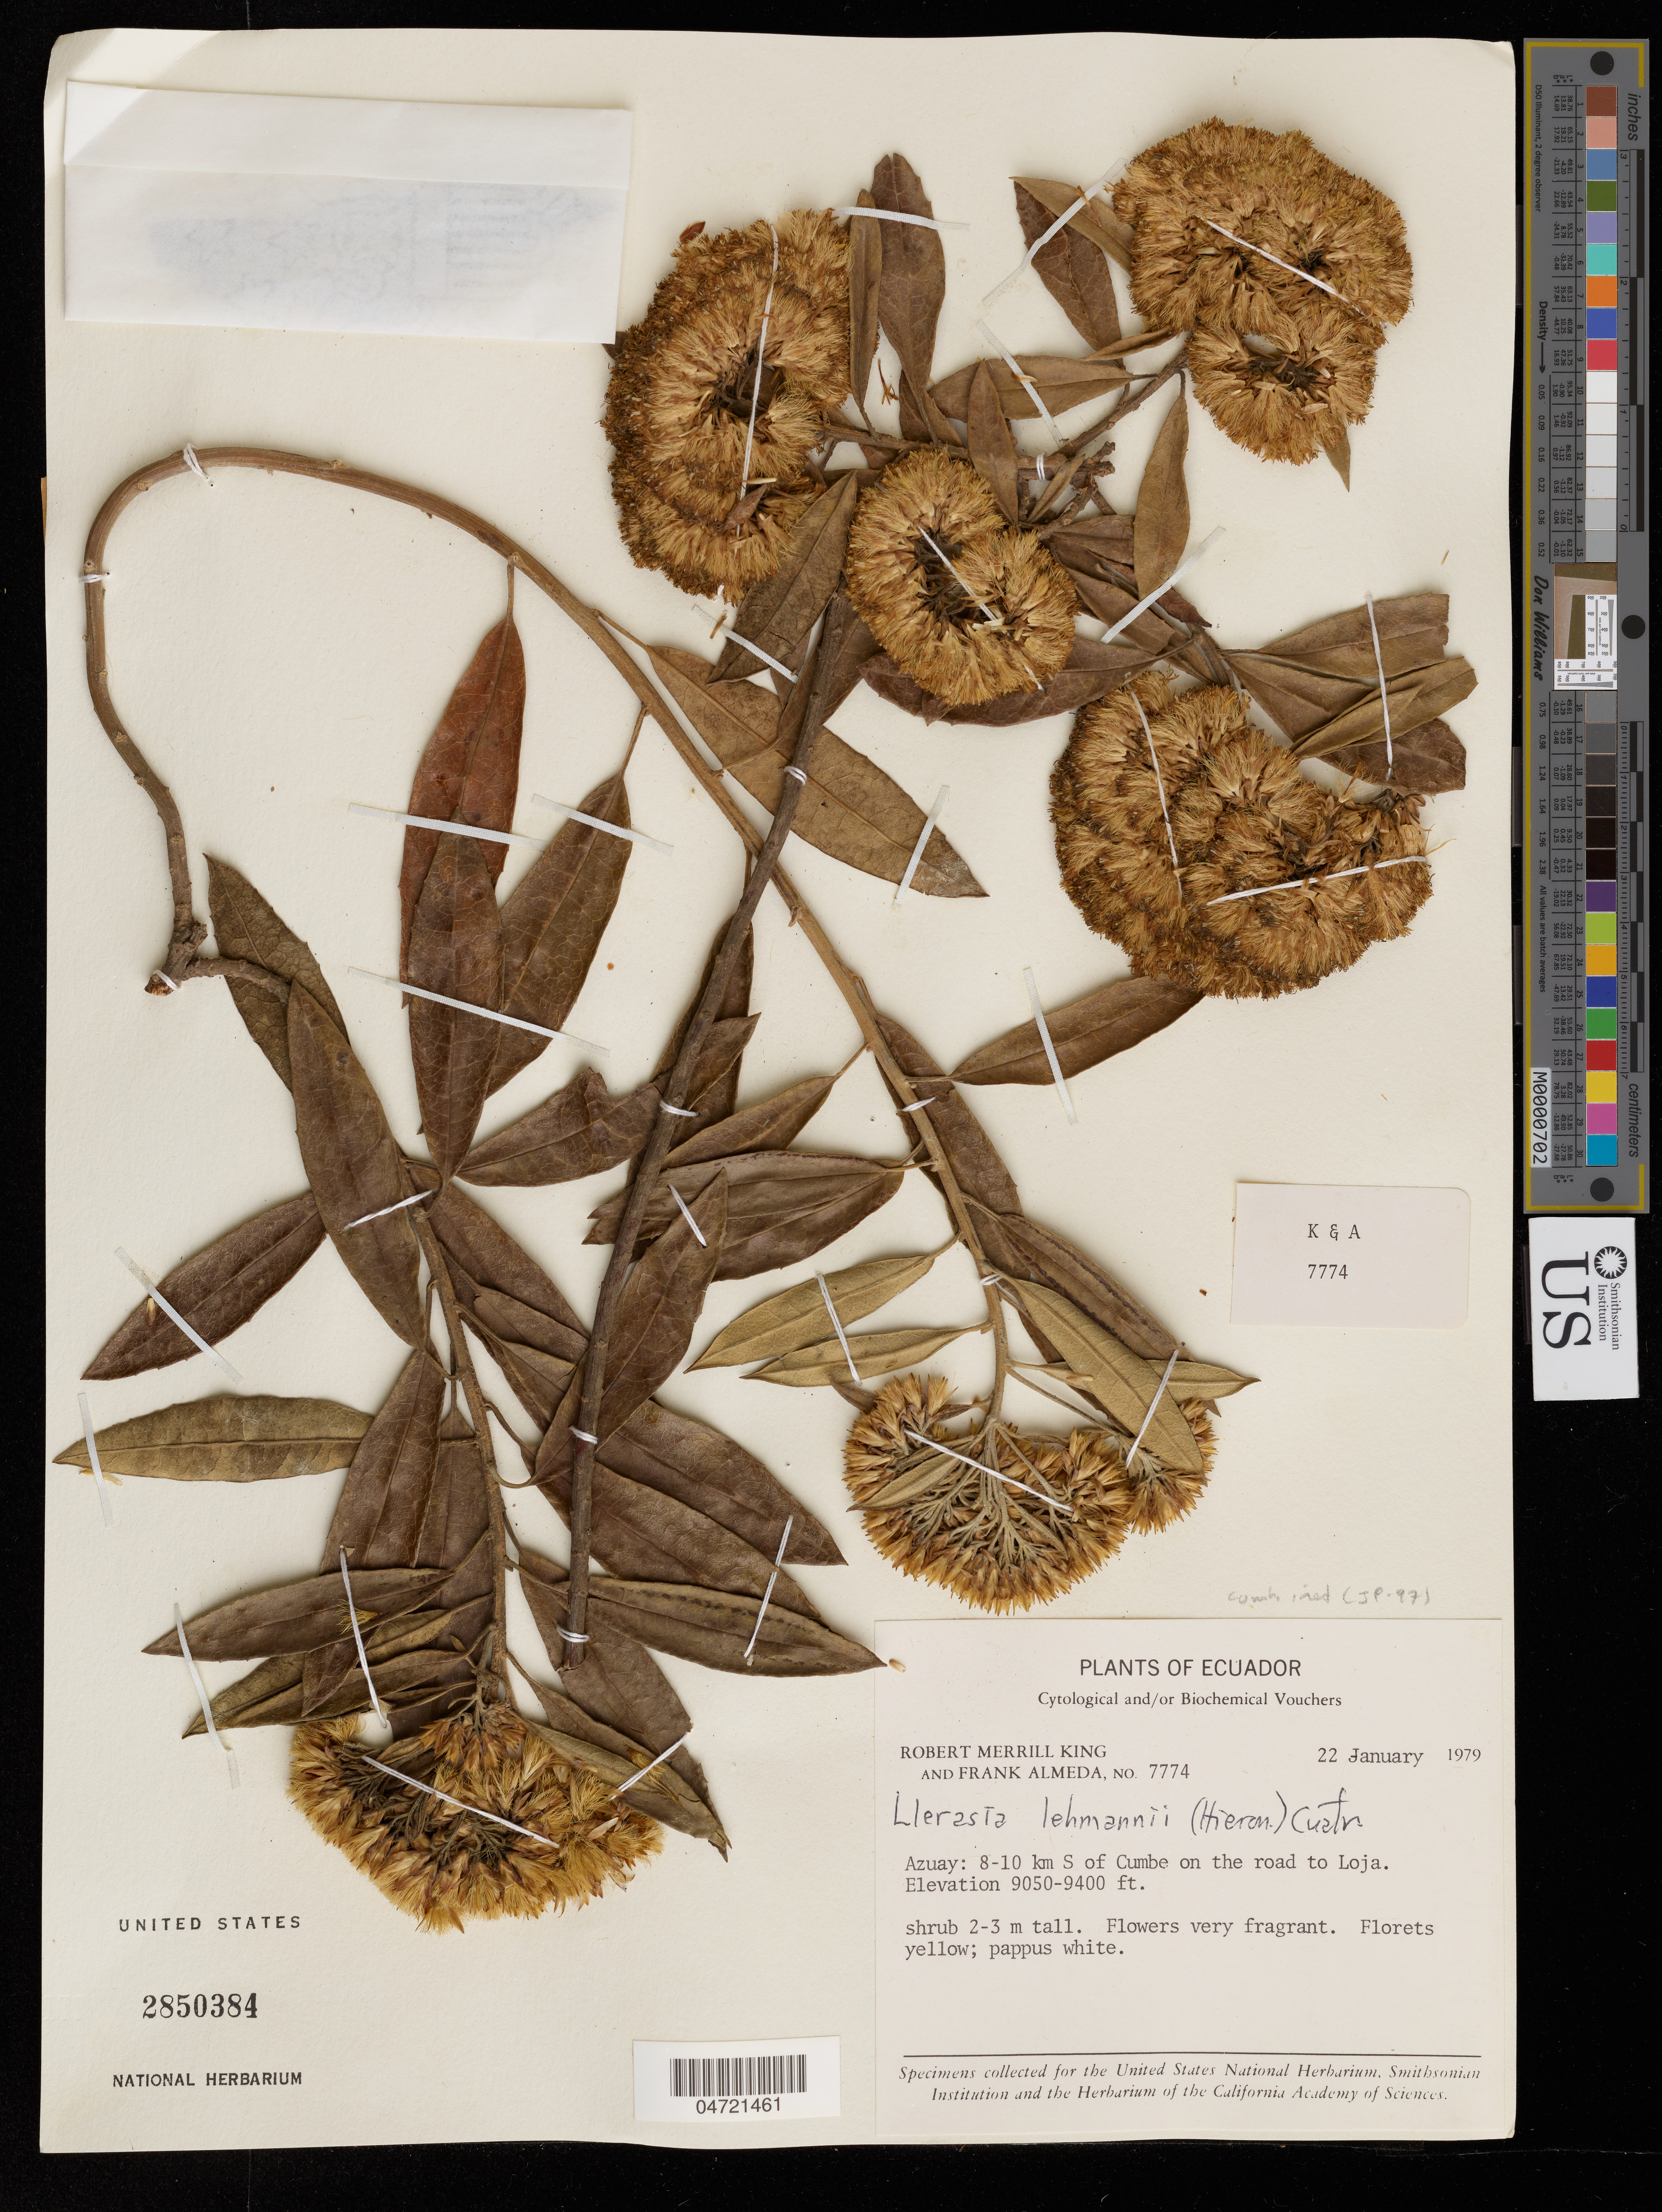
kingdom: Plantae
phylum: Tracheophyta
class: Magnoliopsida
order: Asterales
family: Asteraceae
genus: Llerasia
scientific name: Llerasia lehmannii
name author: (Hieron.) Cuatrec. ex C. Ulloa & P. Jørg.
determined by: Robinson, Harold E., (US)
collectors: R. M. King & F. Almeda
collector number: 7774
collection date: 1979-01-22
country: Ecuador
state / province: Azuay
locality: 8-10 km S of Cumbe on the road to Loja.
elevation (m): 2758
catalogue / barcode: US 2850384